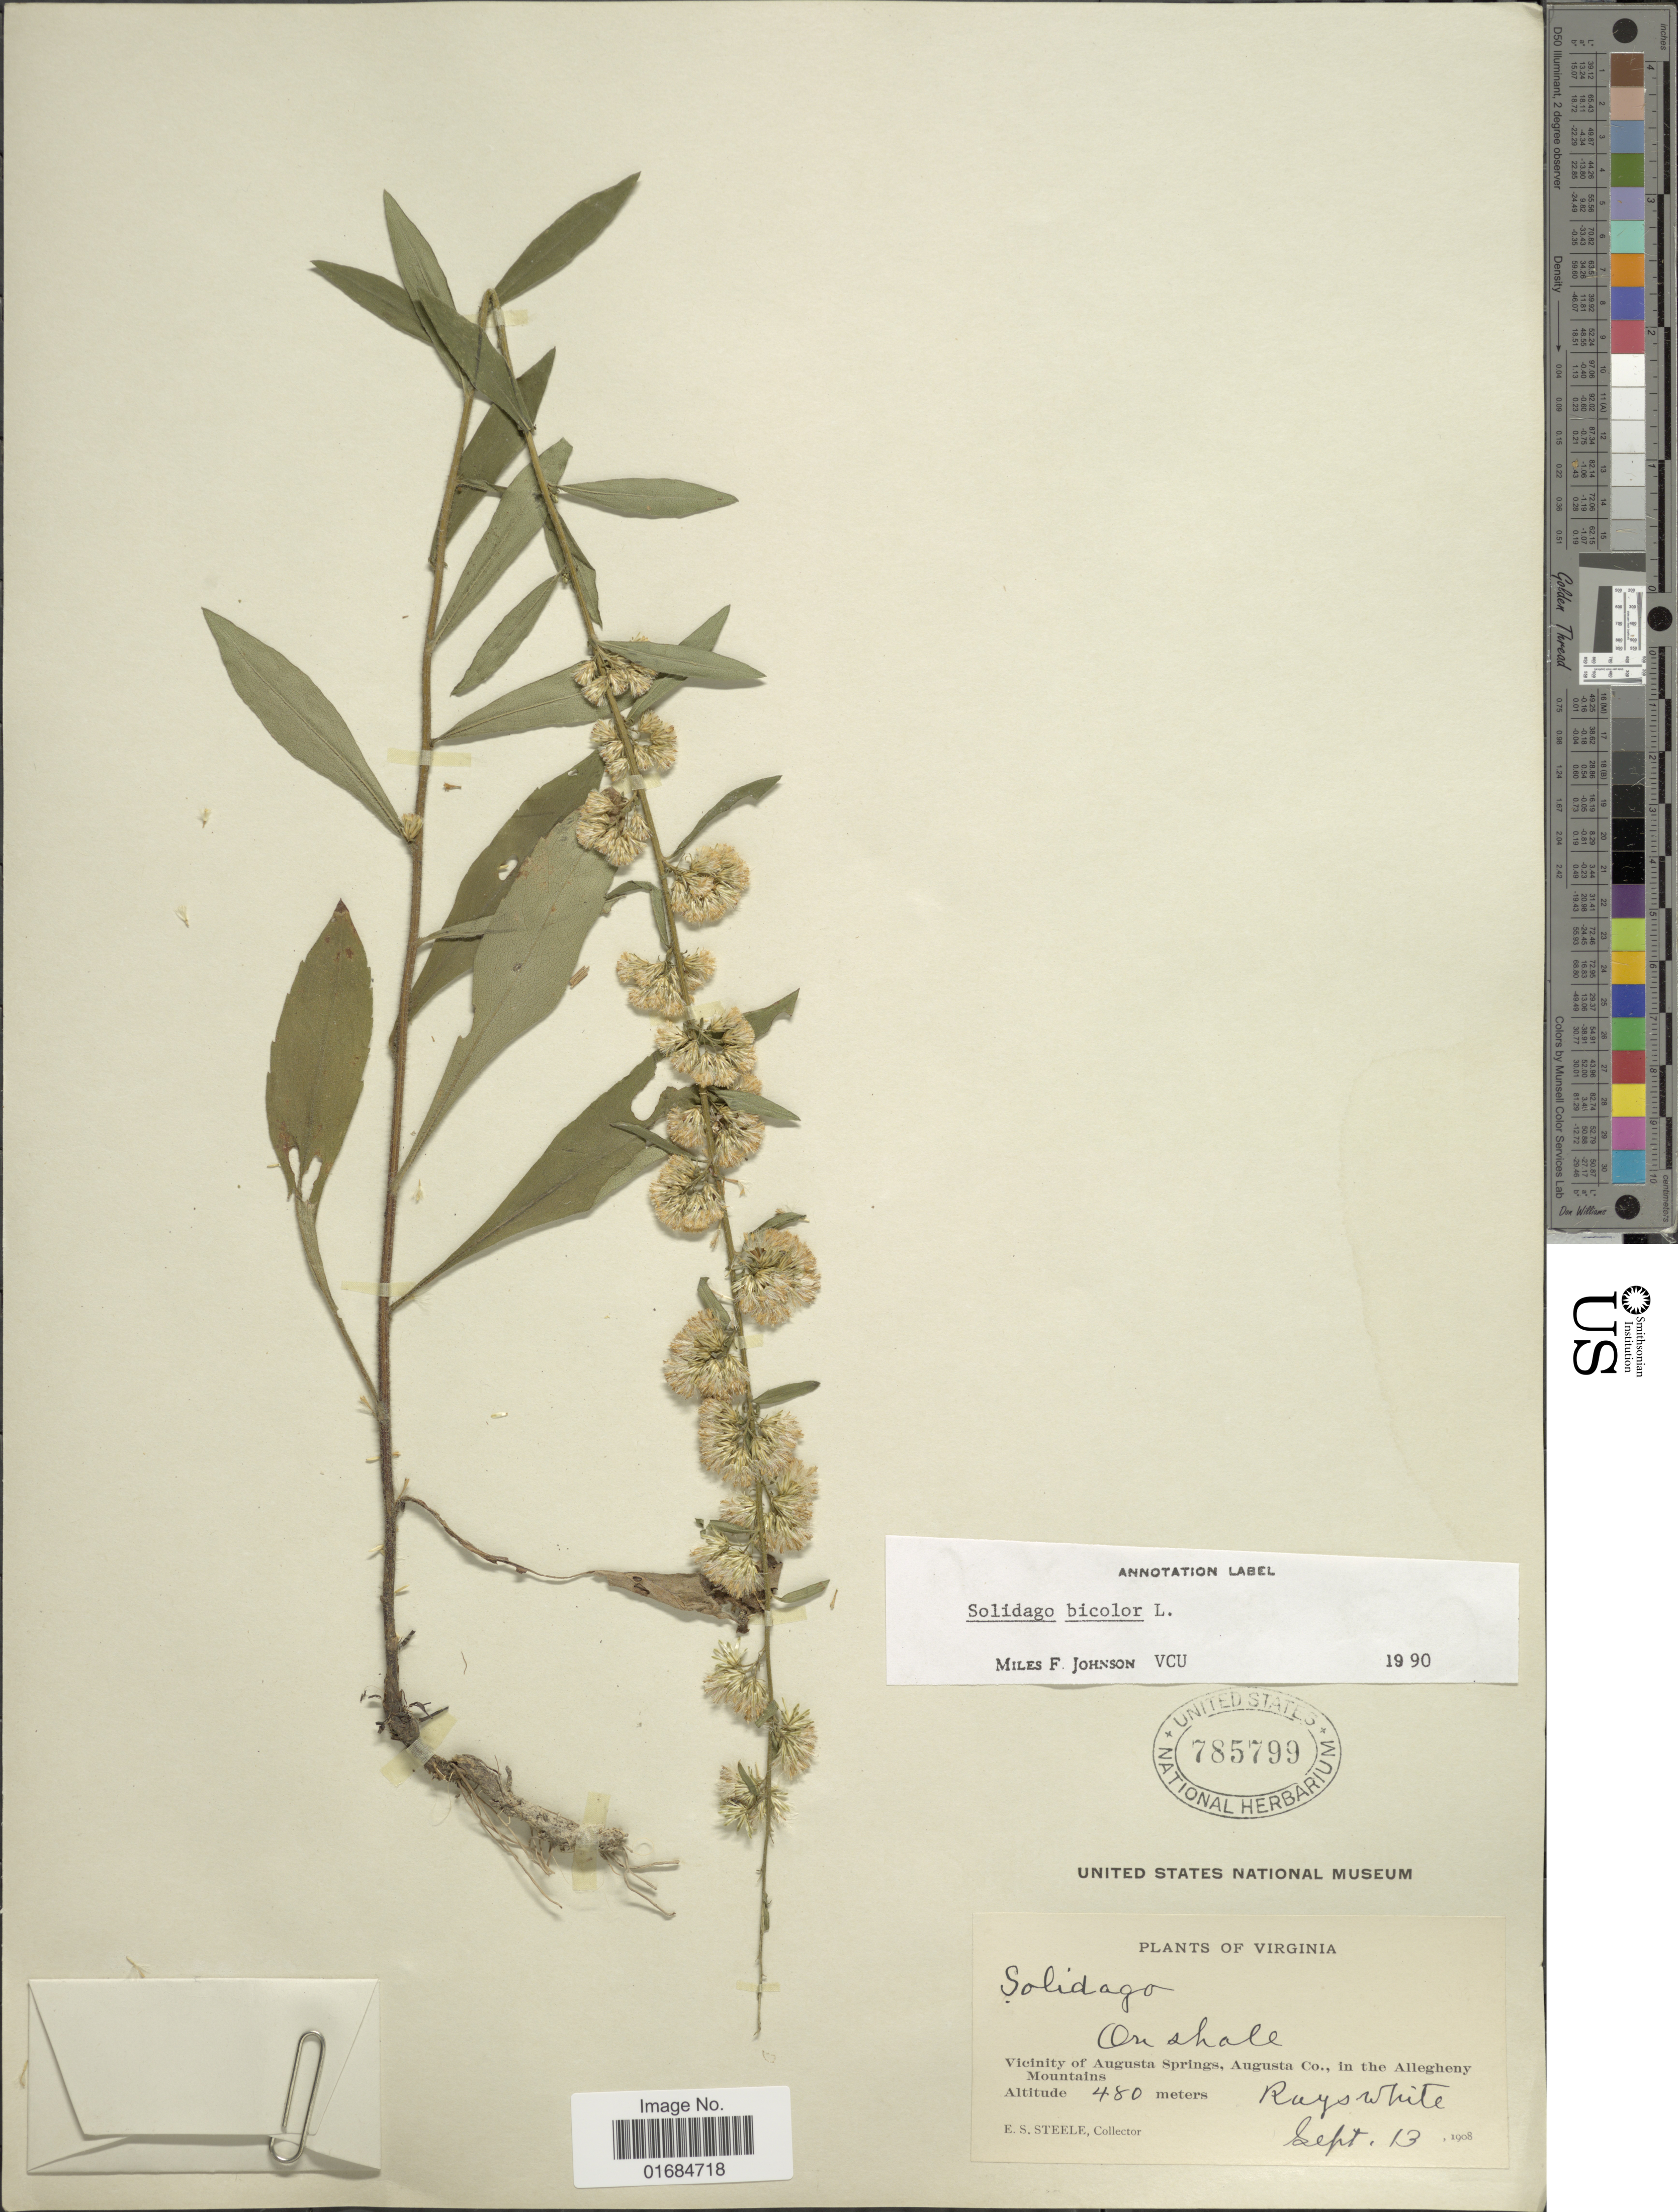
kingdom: Plantae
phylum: Tracheophyta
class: Magnoliopsida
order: Asterales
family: Asteraceae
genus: Solidago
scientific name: Solidago bicolor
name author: L.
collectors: E. Steele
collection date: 1908-09-13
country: United States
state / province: Virginia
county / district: Augusta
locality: Virginia. Vicinity of augusta Springs, Augusta Co., in the Allegheny Mountains.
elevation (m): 480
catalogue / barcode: US 785799